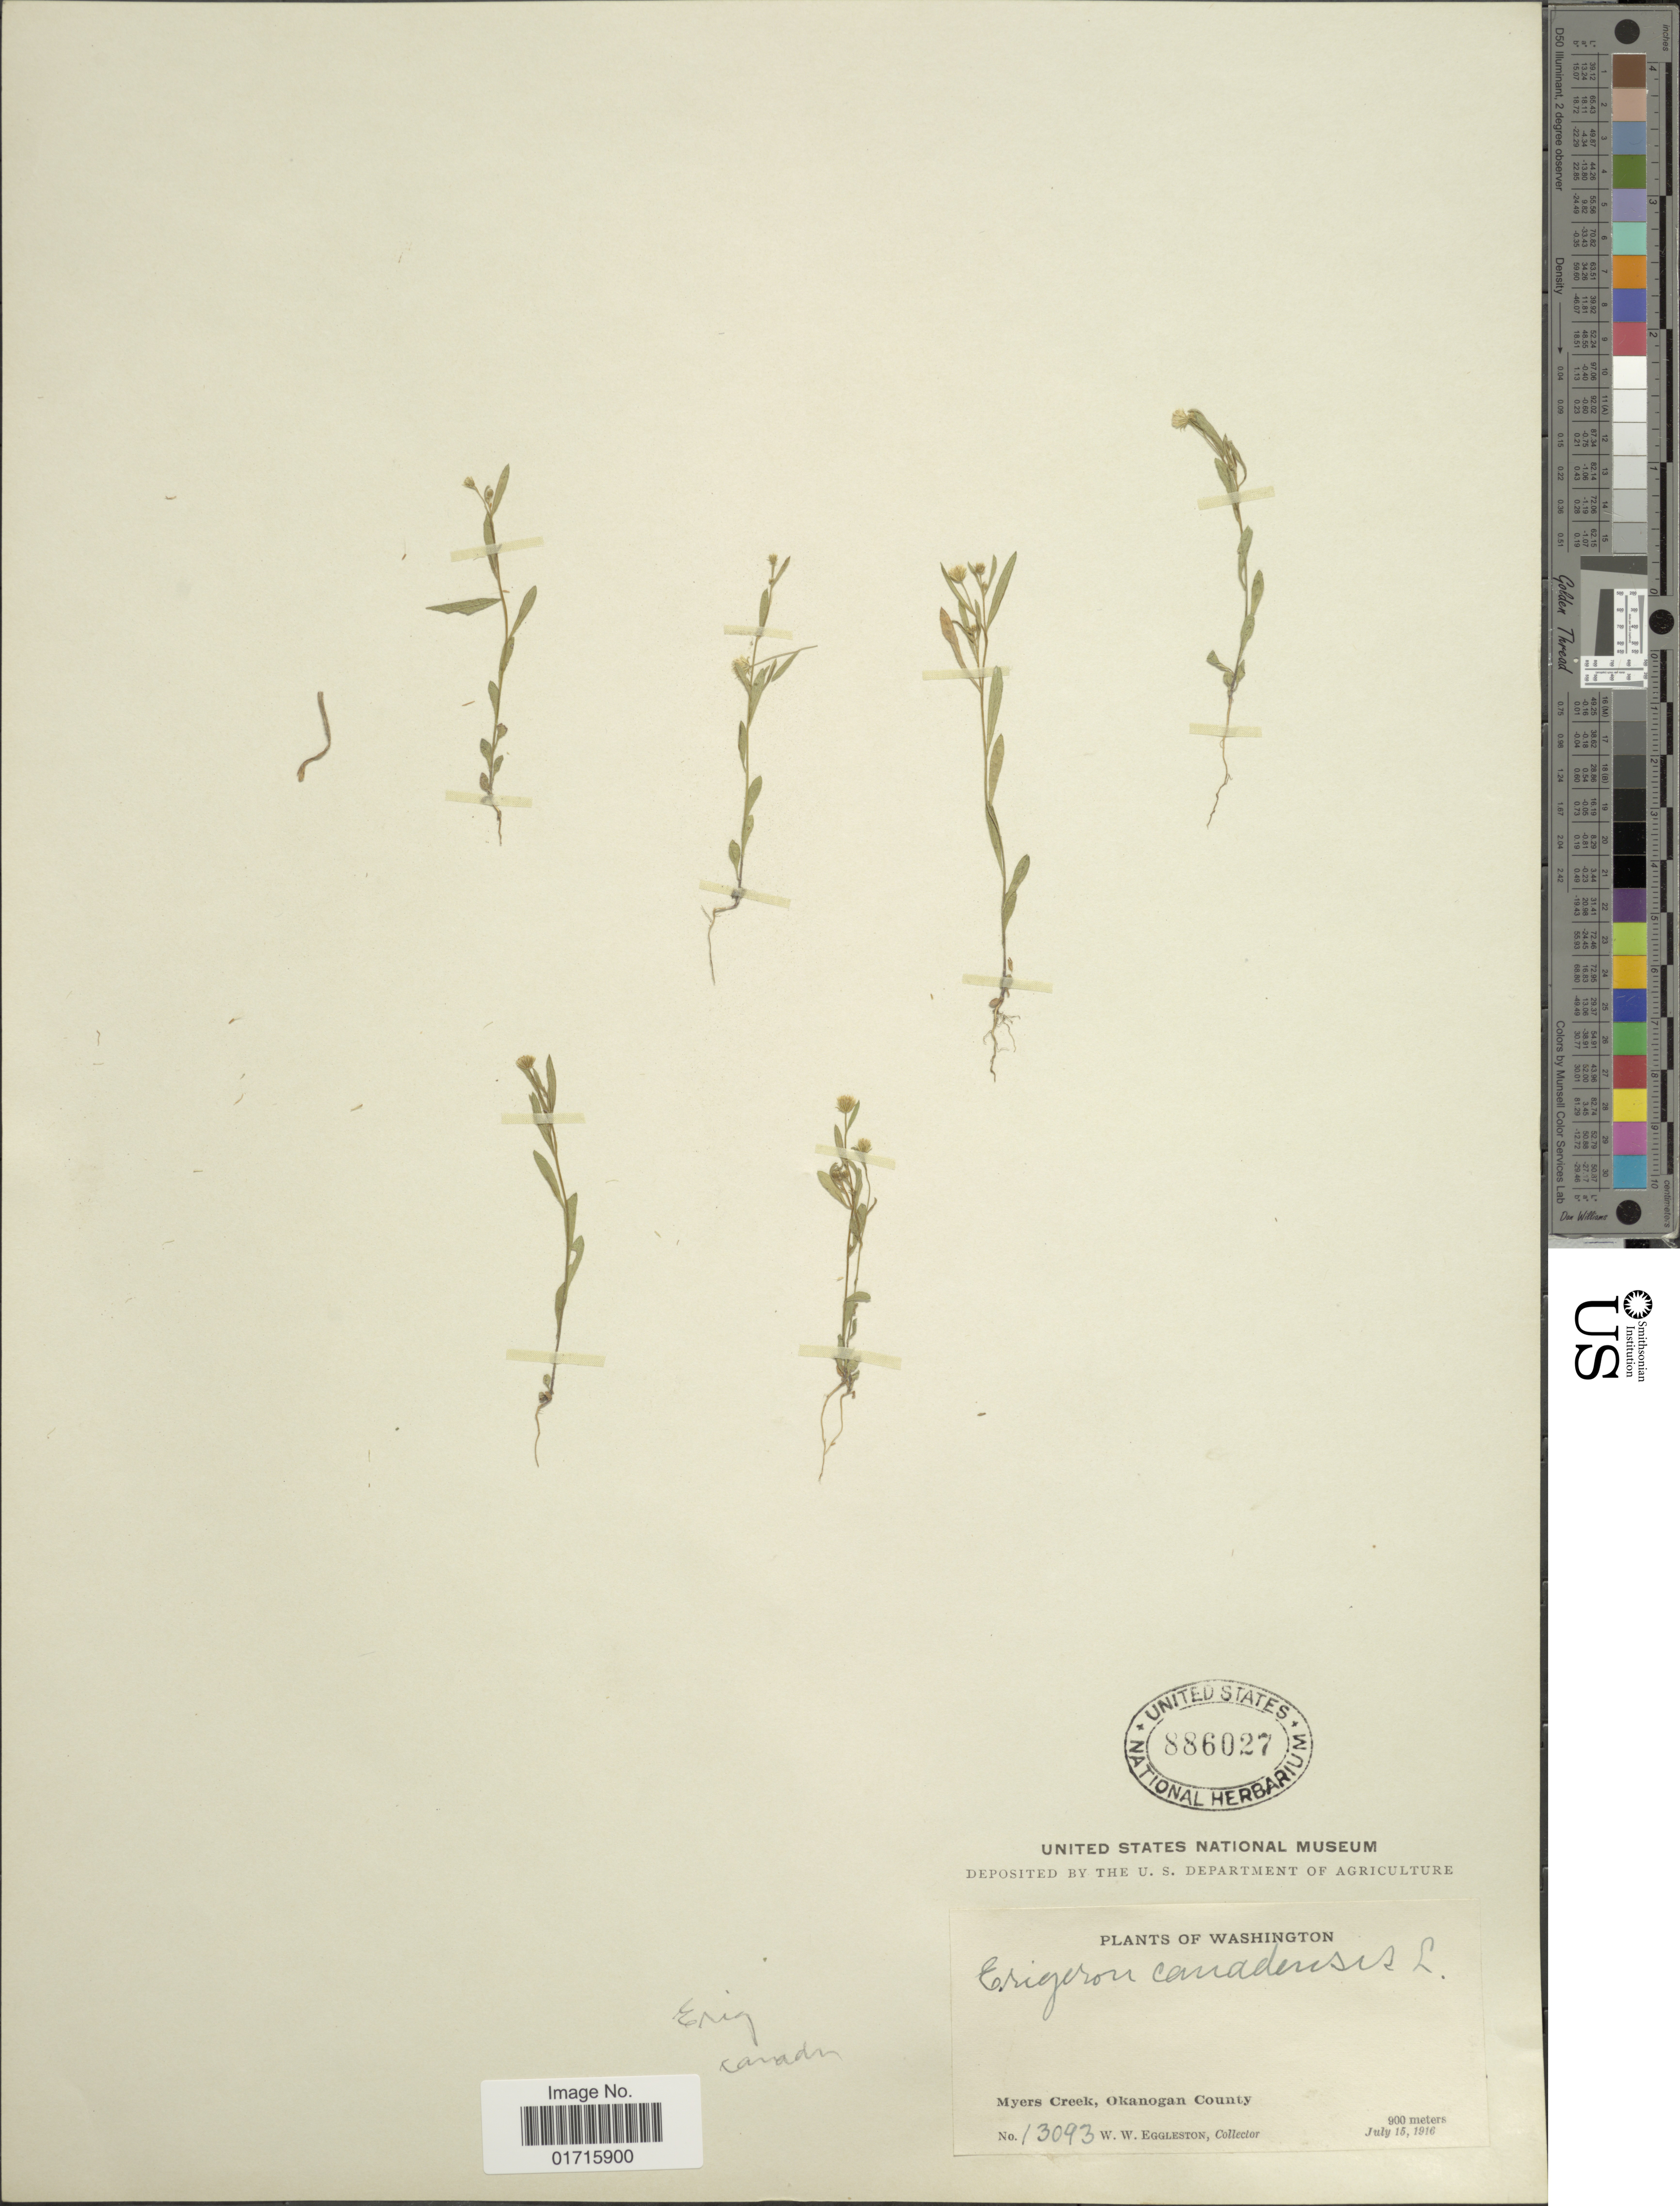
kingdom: Plantae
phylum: Tracheophyta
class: Magnoliopsida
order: Asterales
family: Asteraceae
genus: Conyza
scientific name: Conyza canadensis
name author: (L.) Cronq.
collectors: W. W. Eggleston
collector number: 13093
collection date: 1916-07-15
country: United States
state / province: Washington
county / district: Okanogan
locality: Washington. Myers Creek, Okanogan County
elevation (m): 900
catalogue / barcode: US 886027